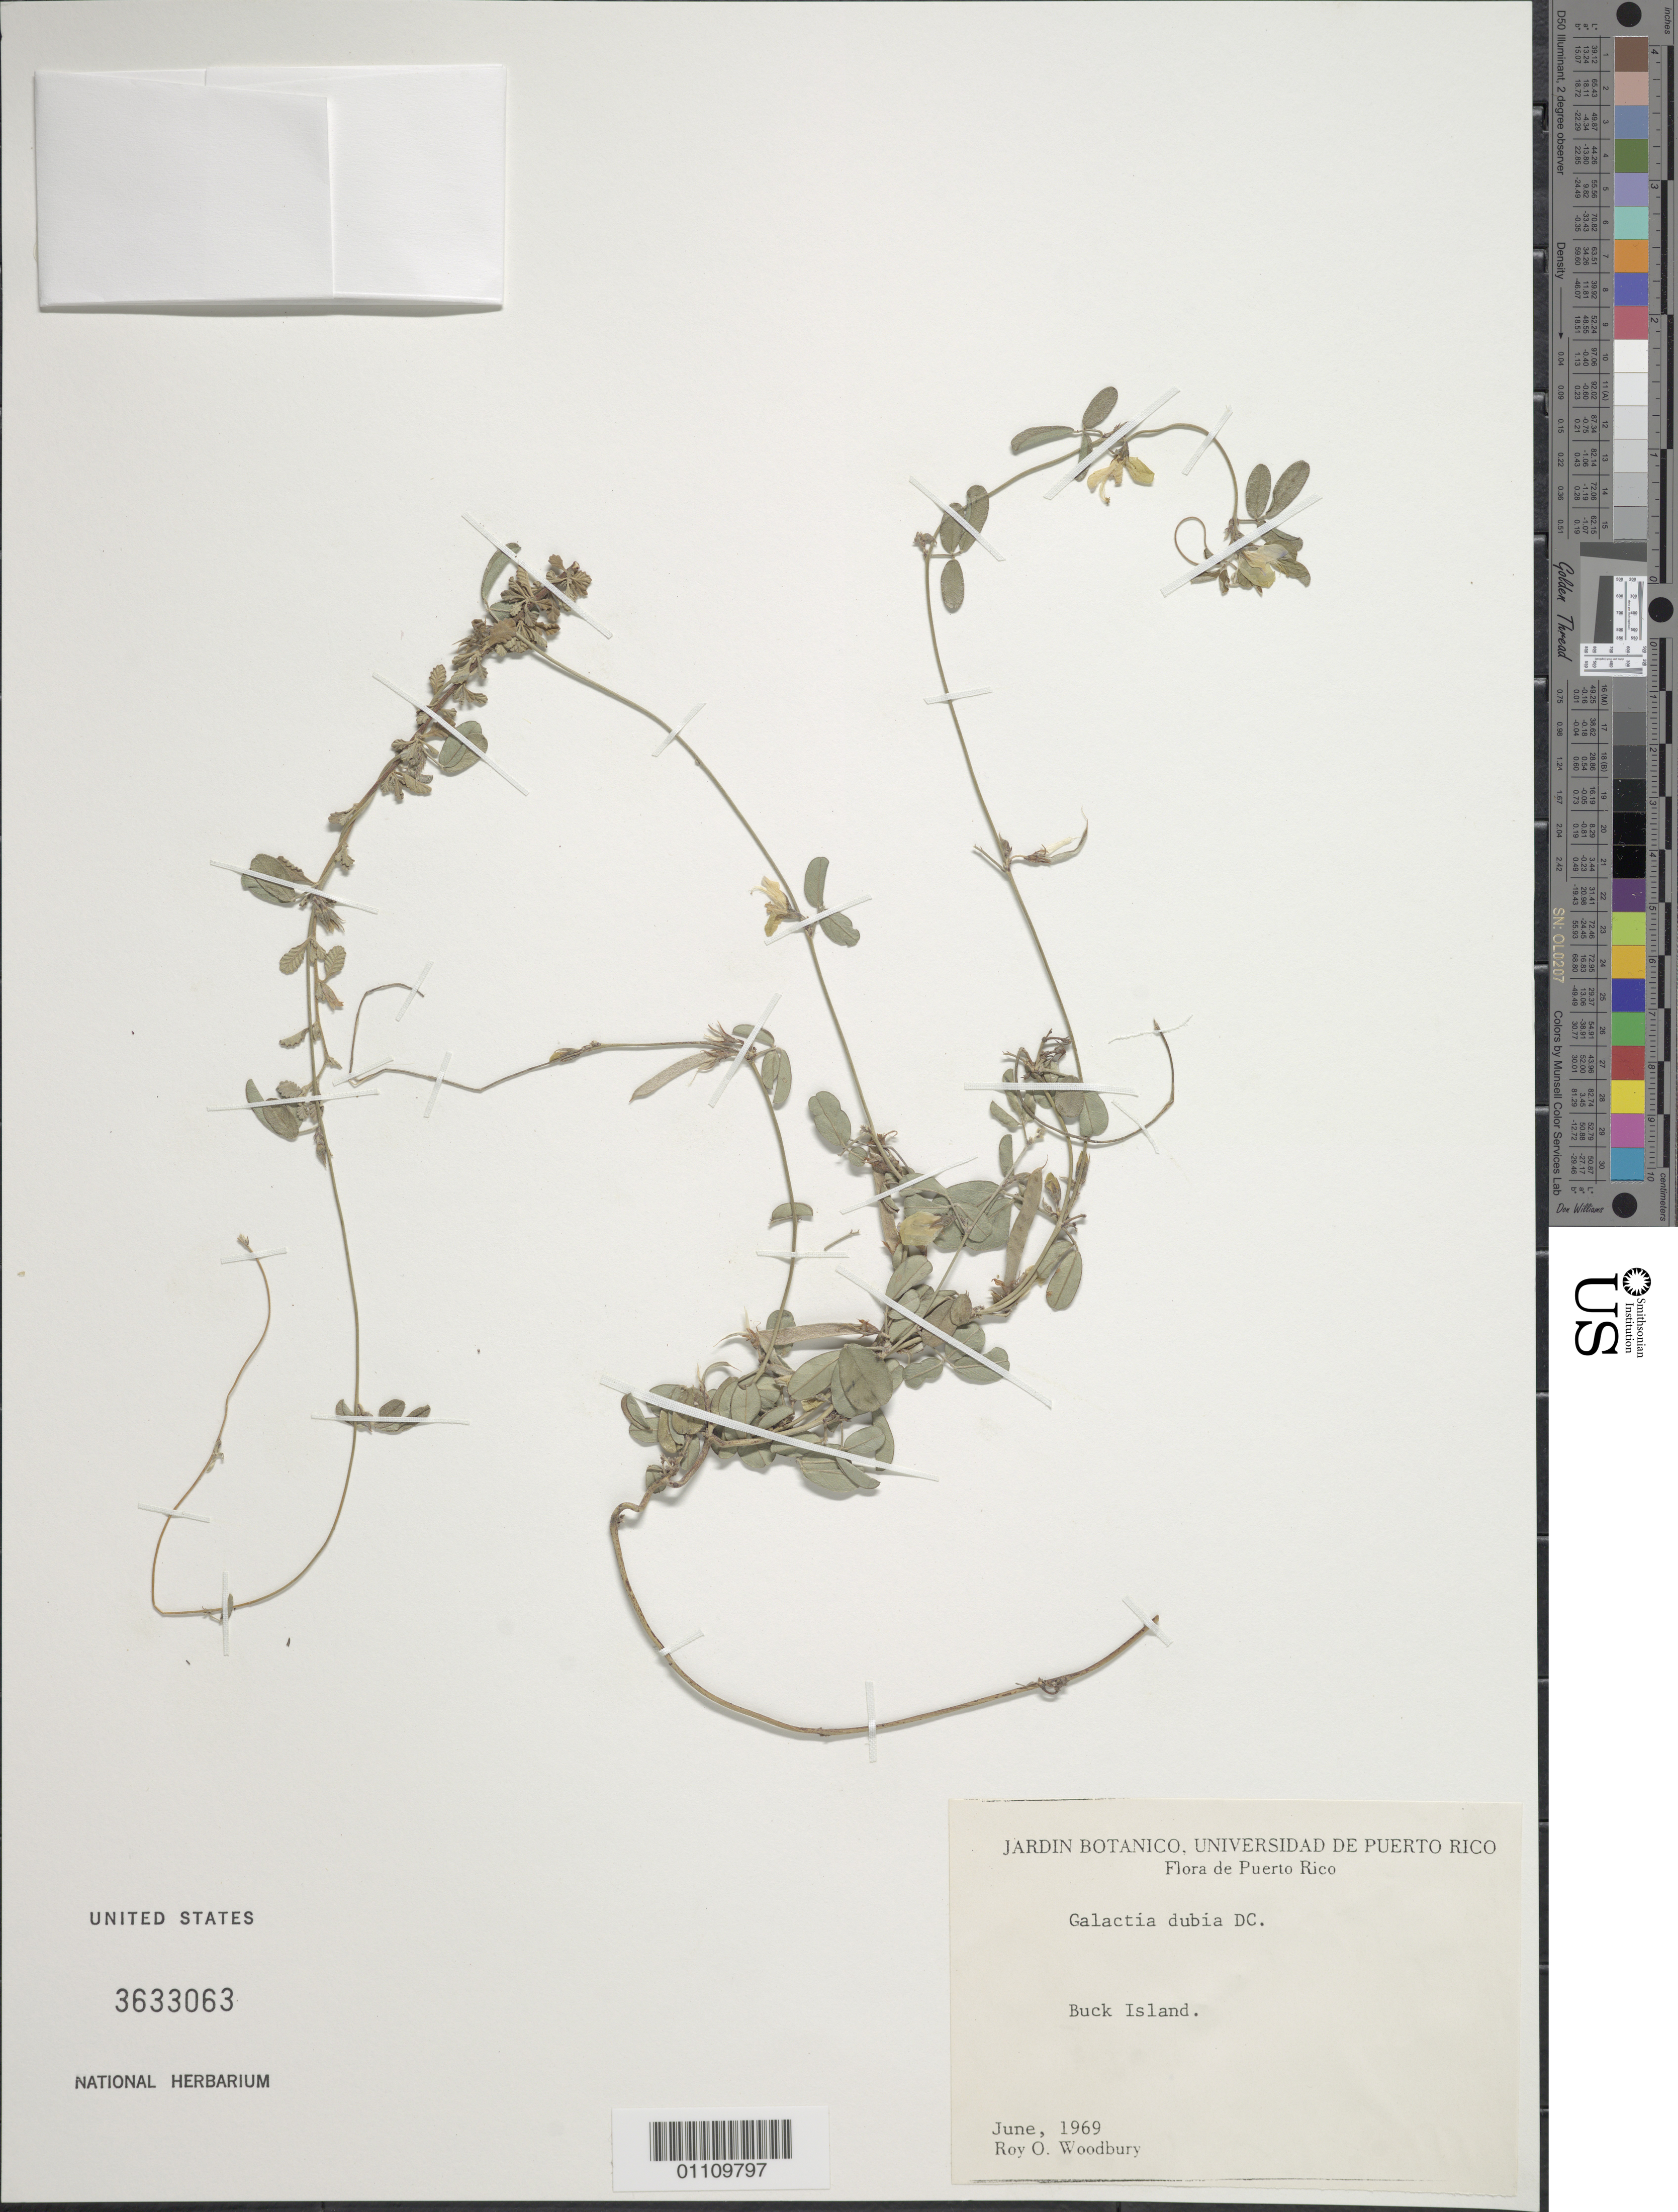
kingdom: Plantae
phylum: Tracheophyta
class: Magnoliopsida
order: Fabales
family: Fabaceae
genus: Galactia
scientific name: Galactia dubia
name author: DC.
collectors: R. O. Woodbury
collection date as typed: Jun 1969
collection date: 1969-06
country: British Virgin Islands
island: Buck I.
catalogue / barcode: US 3633063